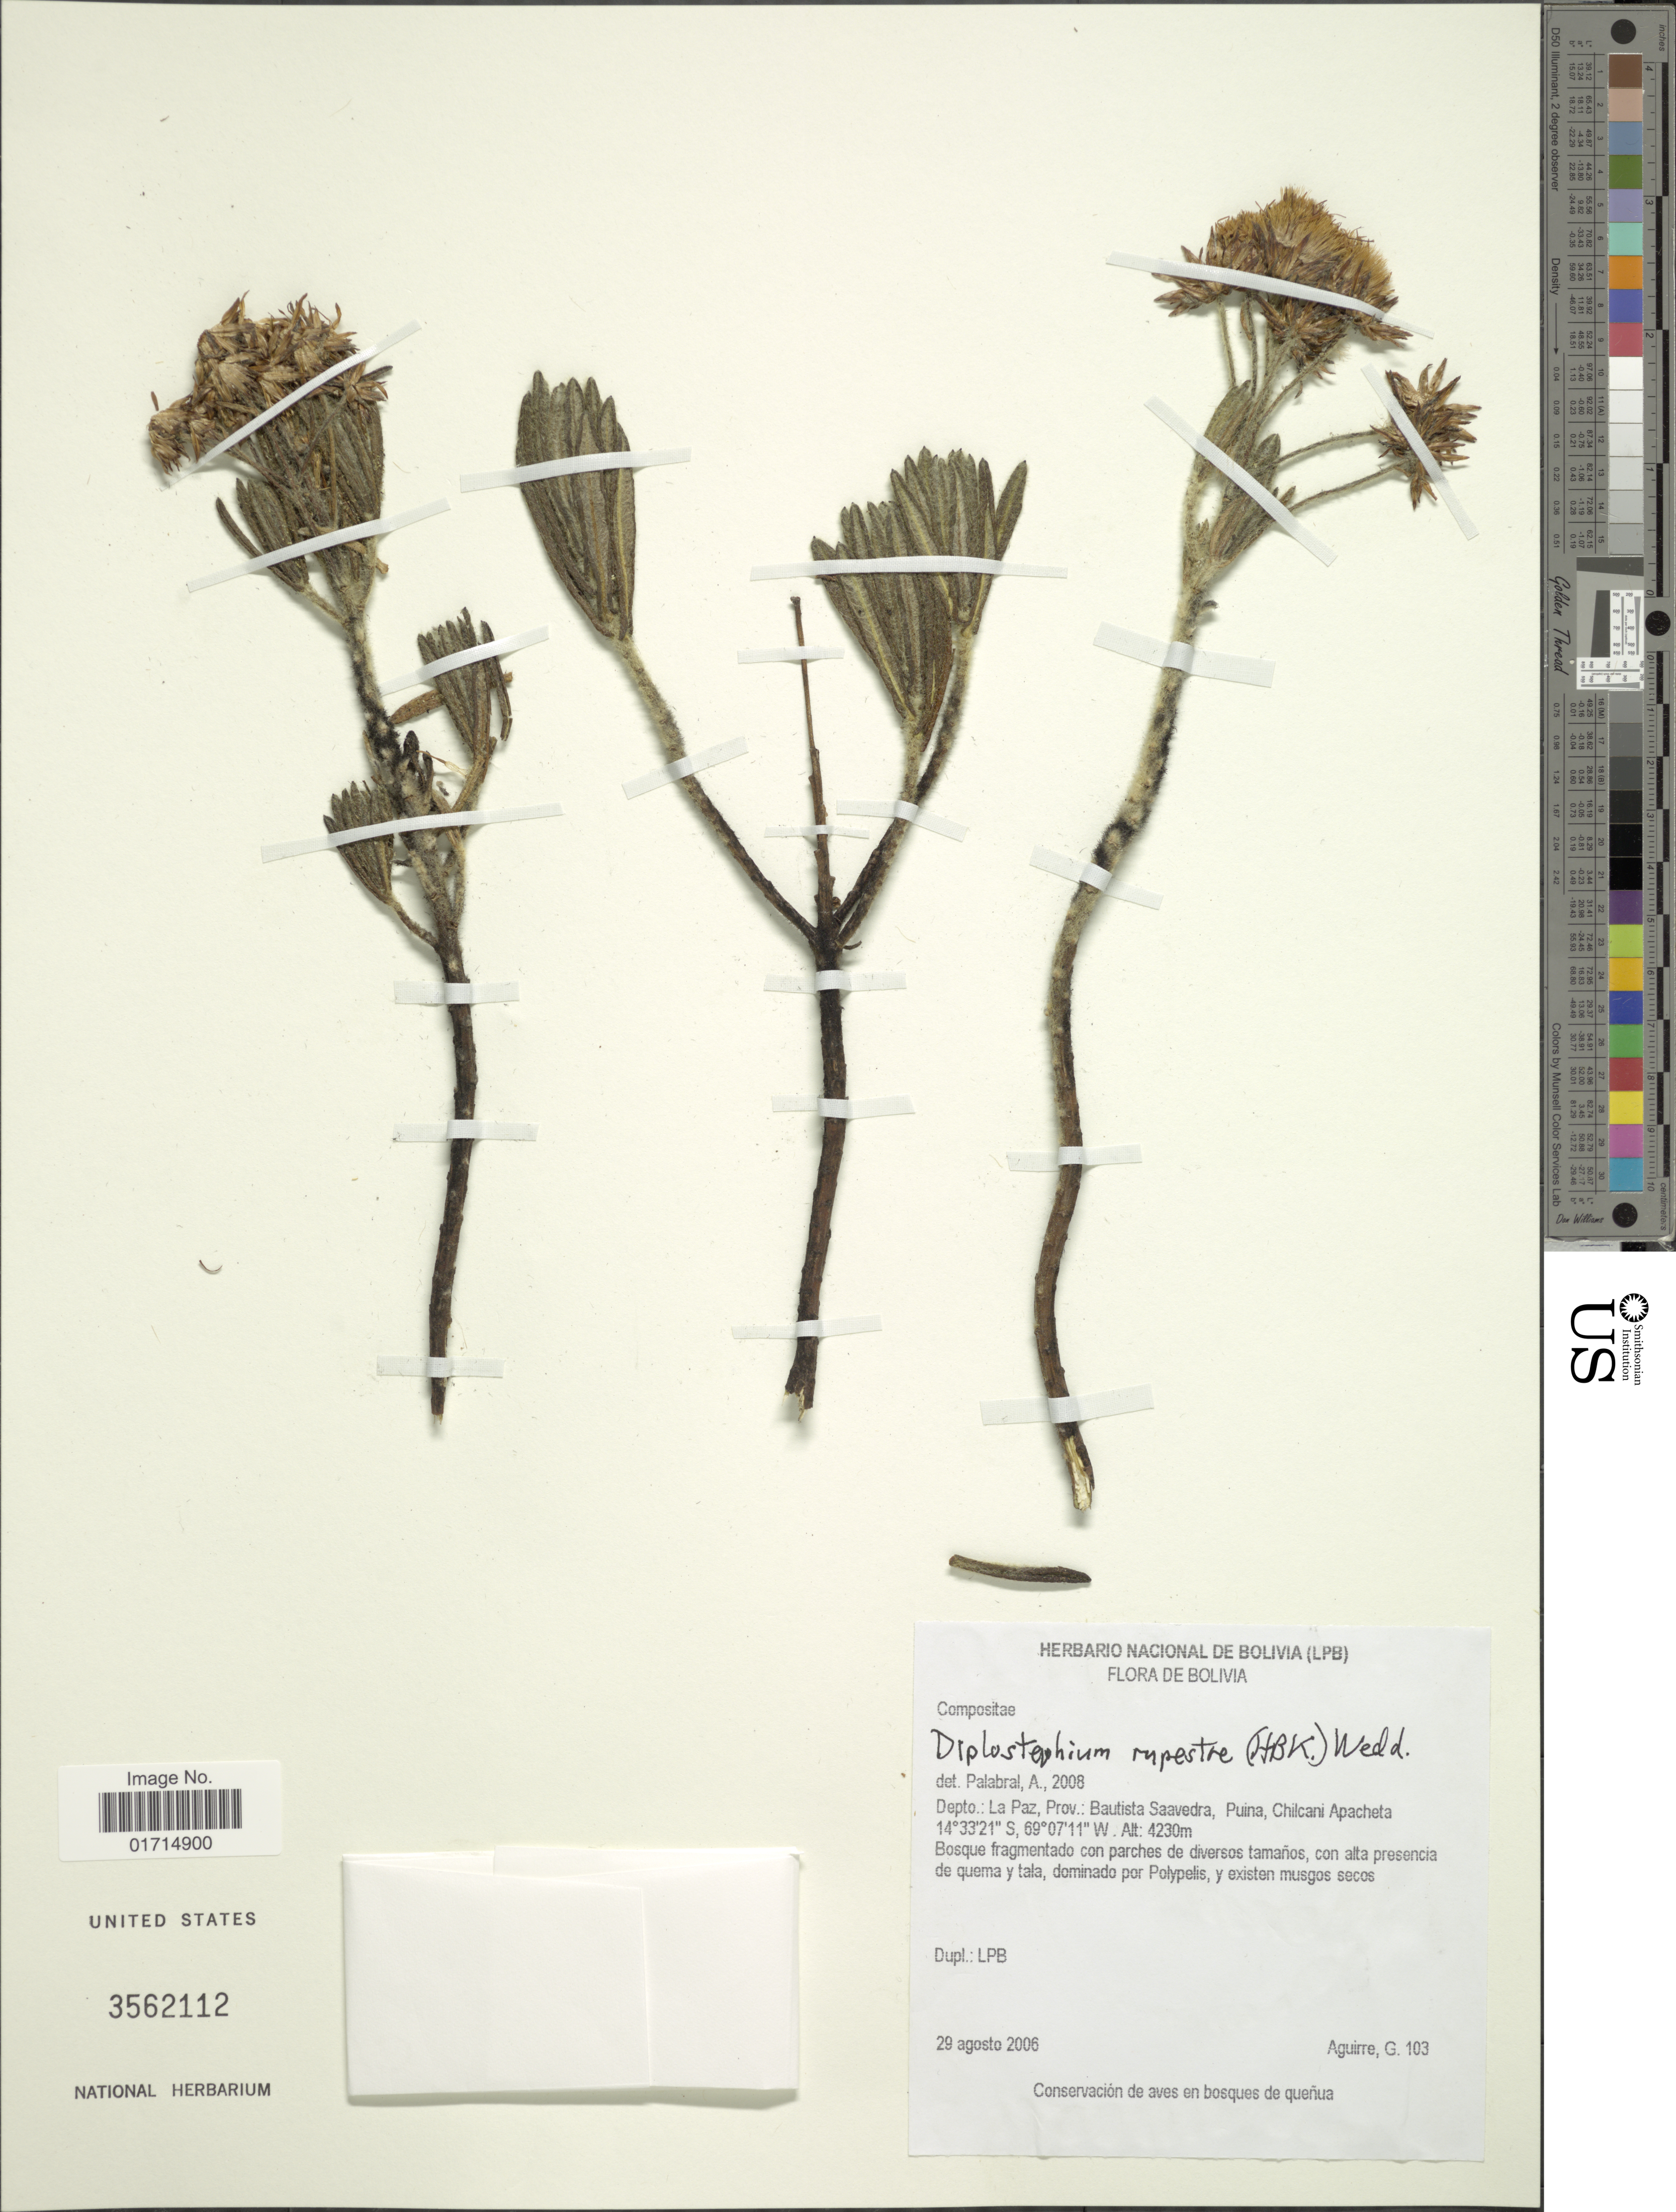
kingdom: Plantae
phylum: Tracheophyta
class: Magnoliopsida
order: Asterales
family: Asteraceae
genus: Diplostephium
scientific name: Diplostephium rupestre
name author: (Kunth) Wedd.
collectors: Aguirre Benavides, G.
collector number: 103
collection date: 2006-08-29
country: Bolivia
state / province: La Paz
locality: Bolivia. Dept.: La Paz, Prov.: Bautista Saavedra, Puina, Chilcani Apacheta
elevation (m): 4230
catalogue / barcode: US 3562112